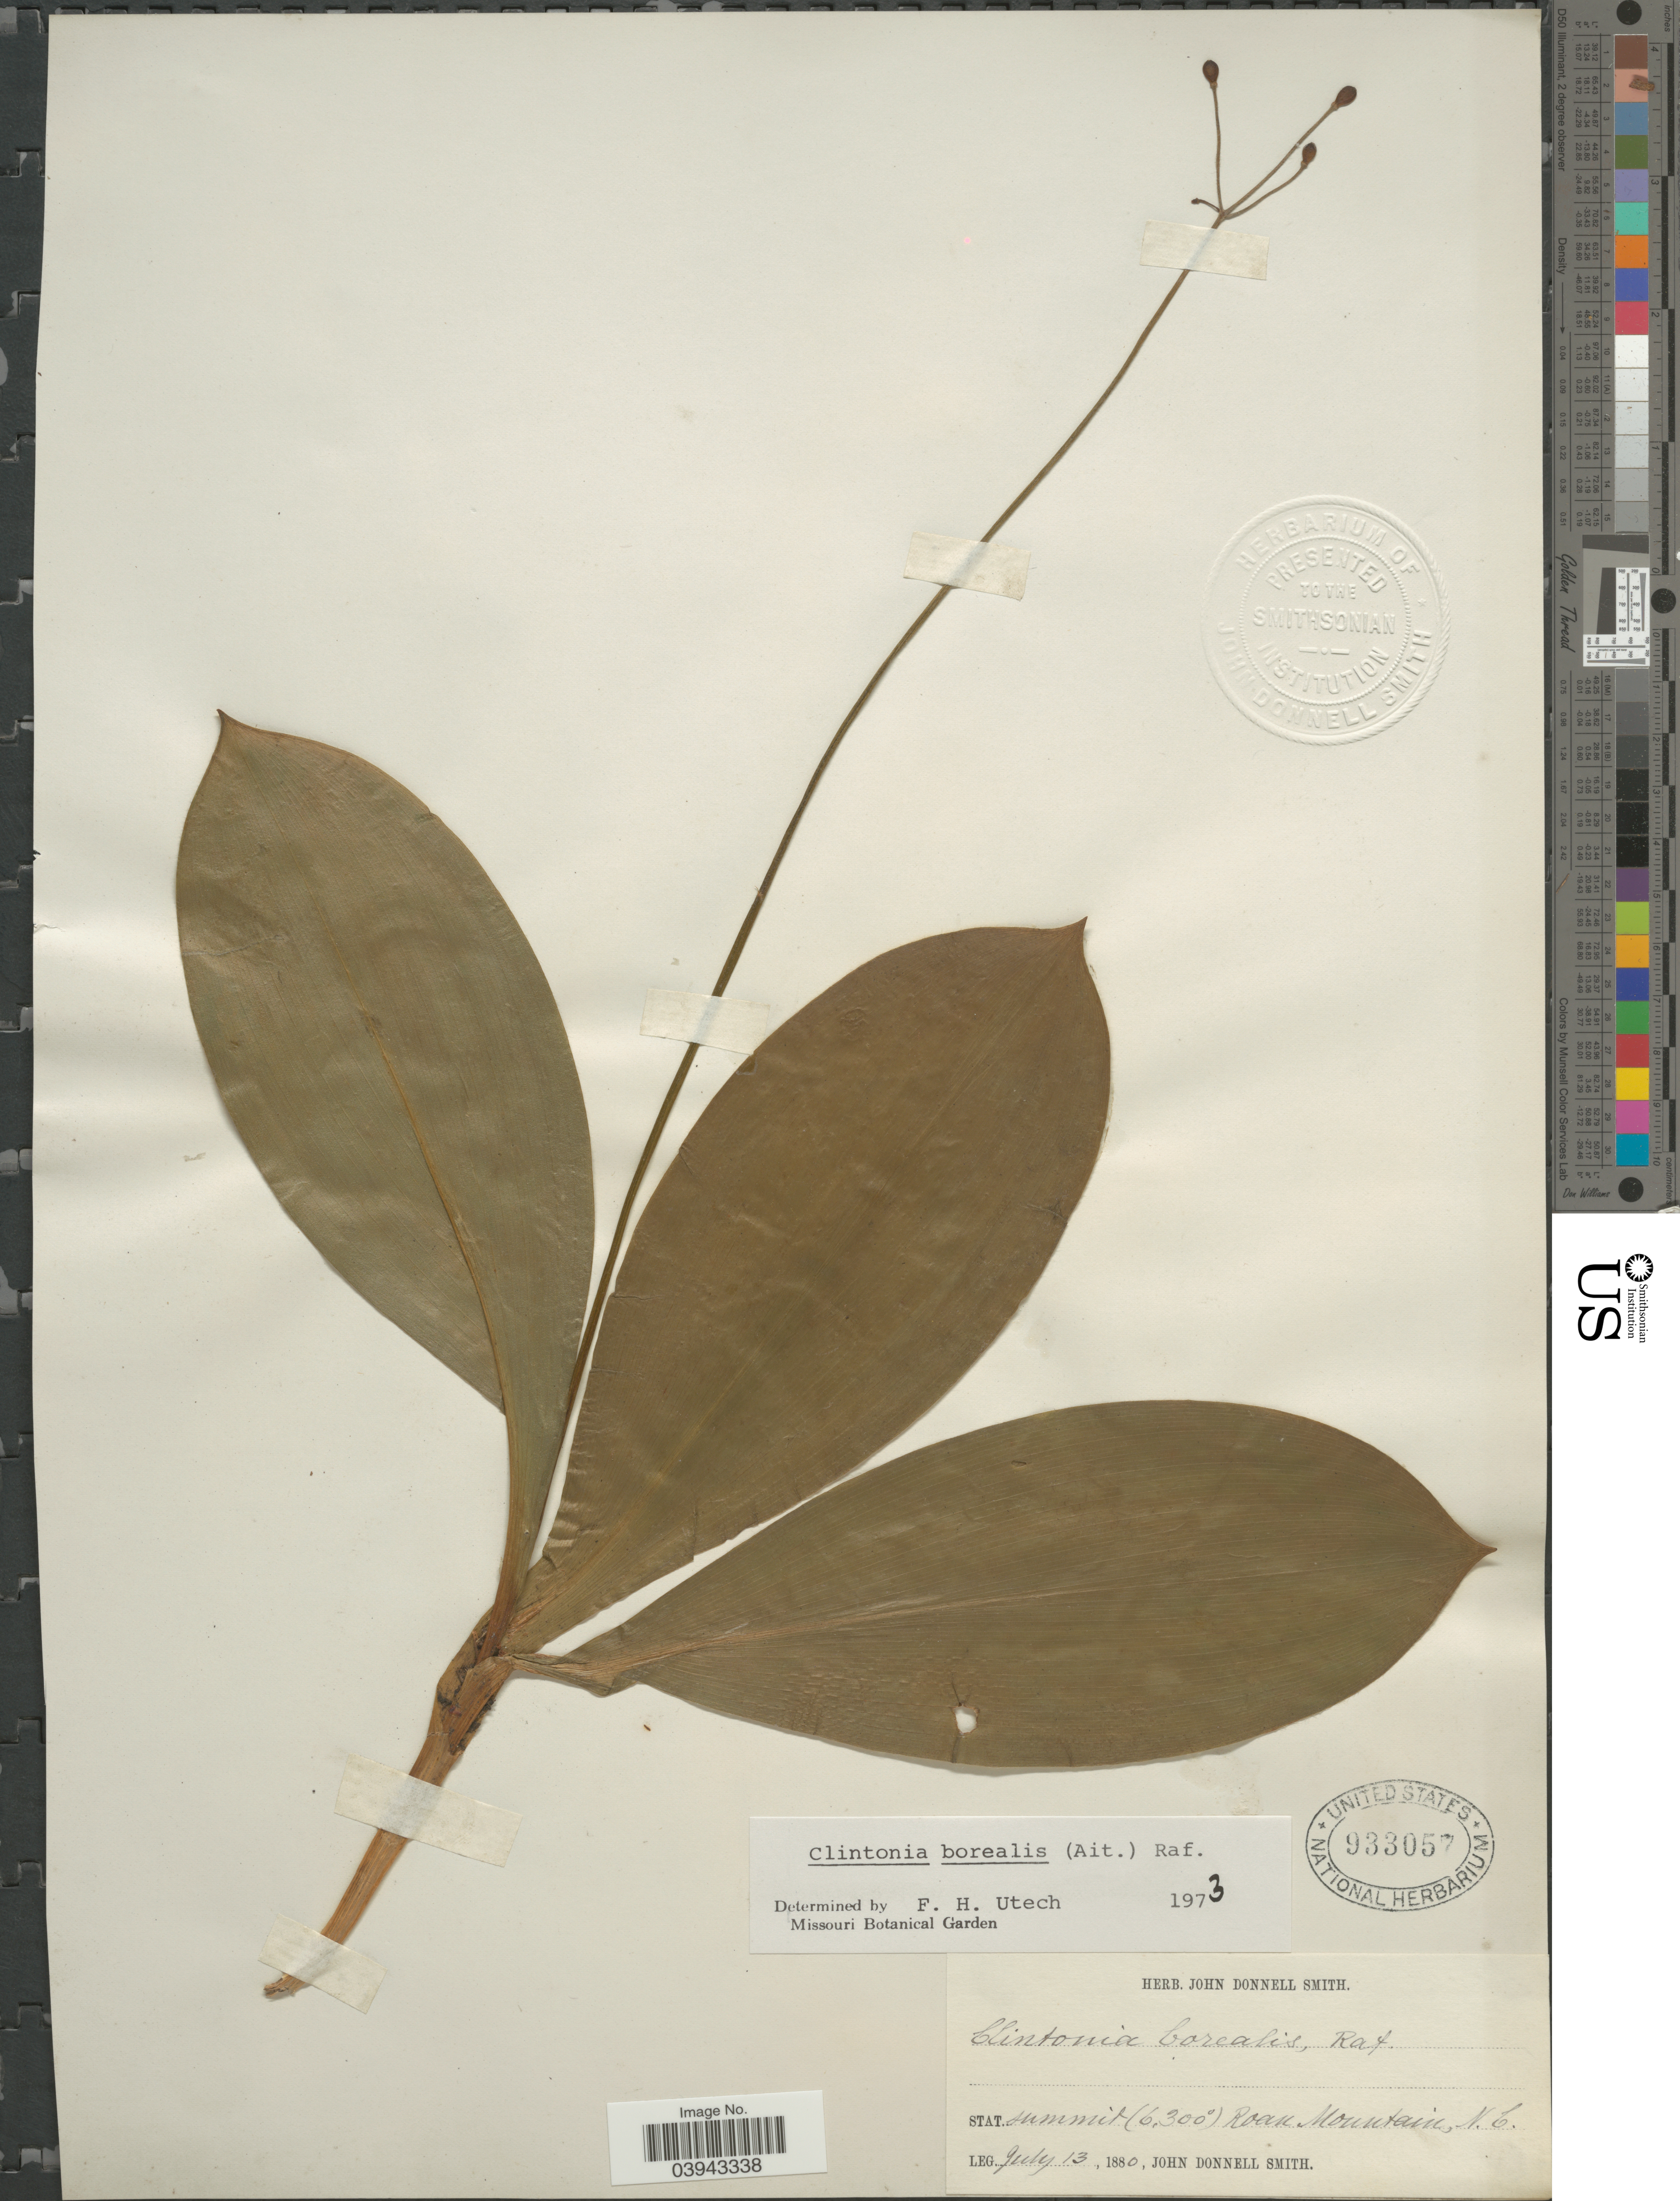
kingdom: Plantae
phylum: Tracheophyta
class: Liliopsida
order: Liliales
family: Liliaceae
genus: Clintonia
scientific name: Clintonia borealis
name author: (Aiton) Raf.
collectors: J. Donnell Smith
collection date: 1880-07-13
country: United States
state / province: North Carolina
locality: Stat. Summit (6.300º) Roan Mountain.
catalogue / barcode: US 933057